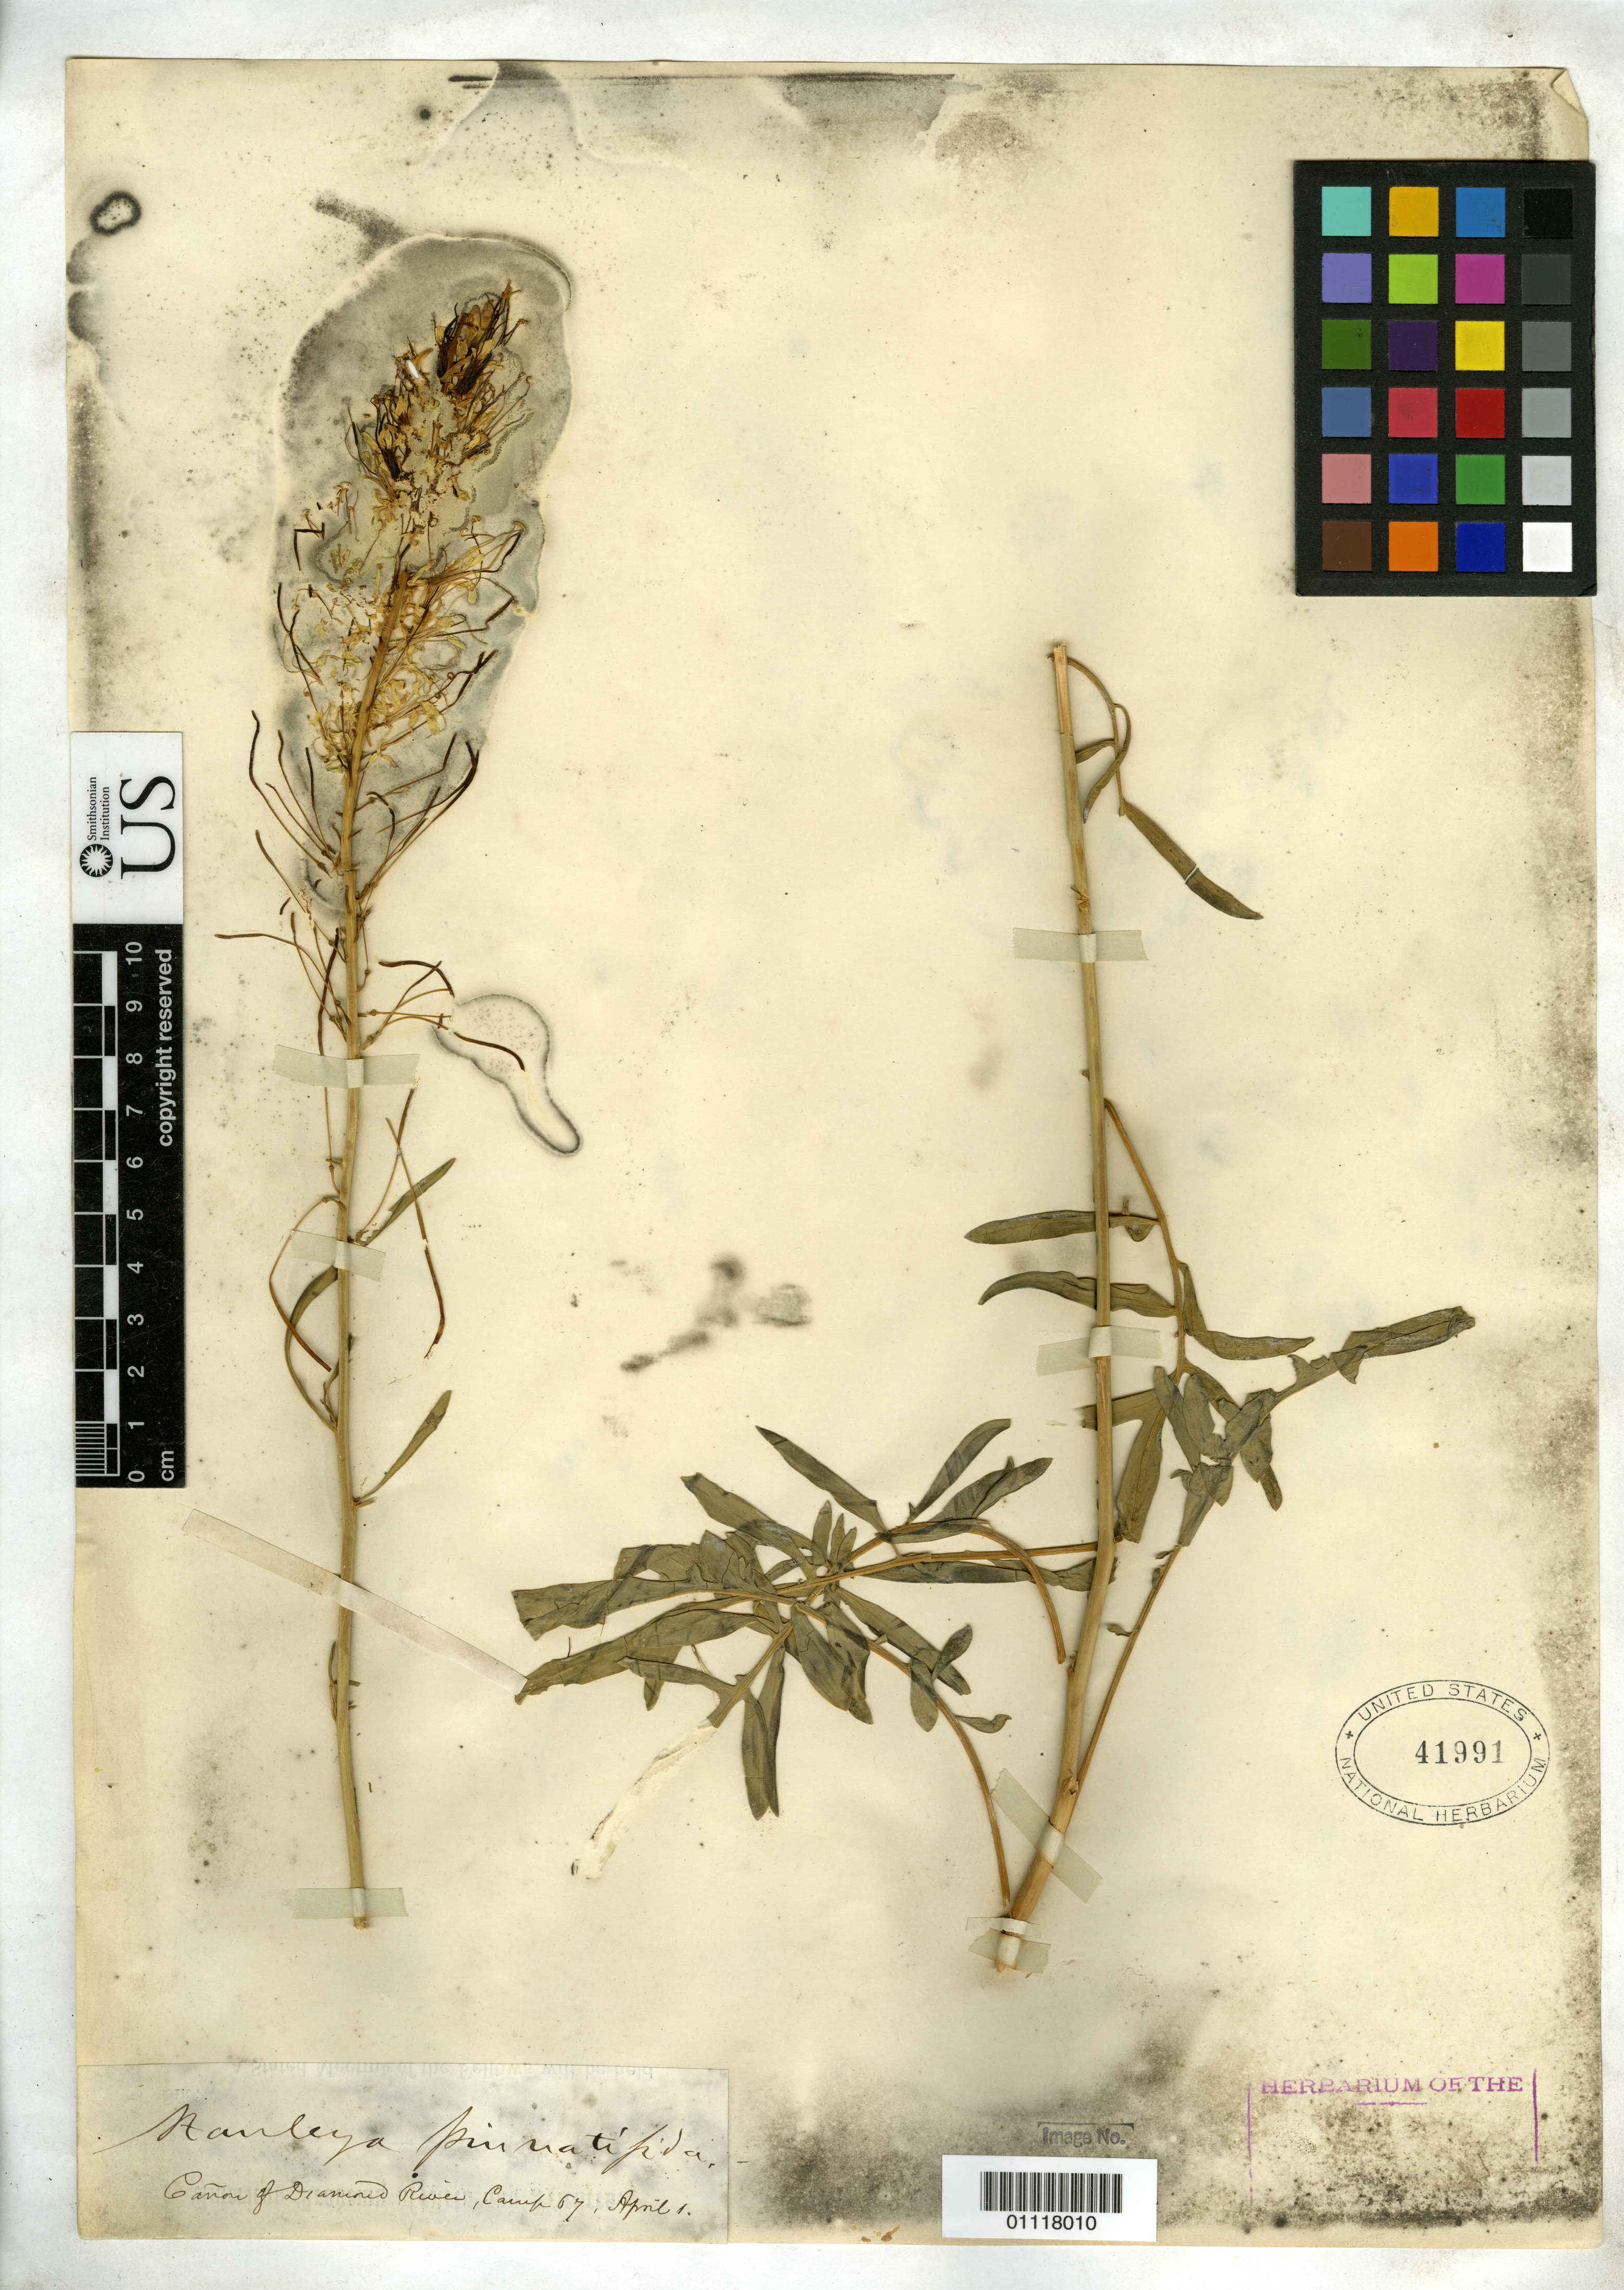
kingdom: Plantae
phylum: Tracheophyta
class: Magnoliopsida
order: Brassicales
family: Brassicaceae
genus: Stanleya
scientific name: Stanleya pinnatifida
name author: Nutt.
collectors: C. A. Geyer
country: United States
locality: Canyon of Diamond River, Camp 67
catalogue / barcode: US 41991